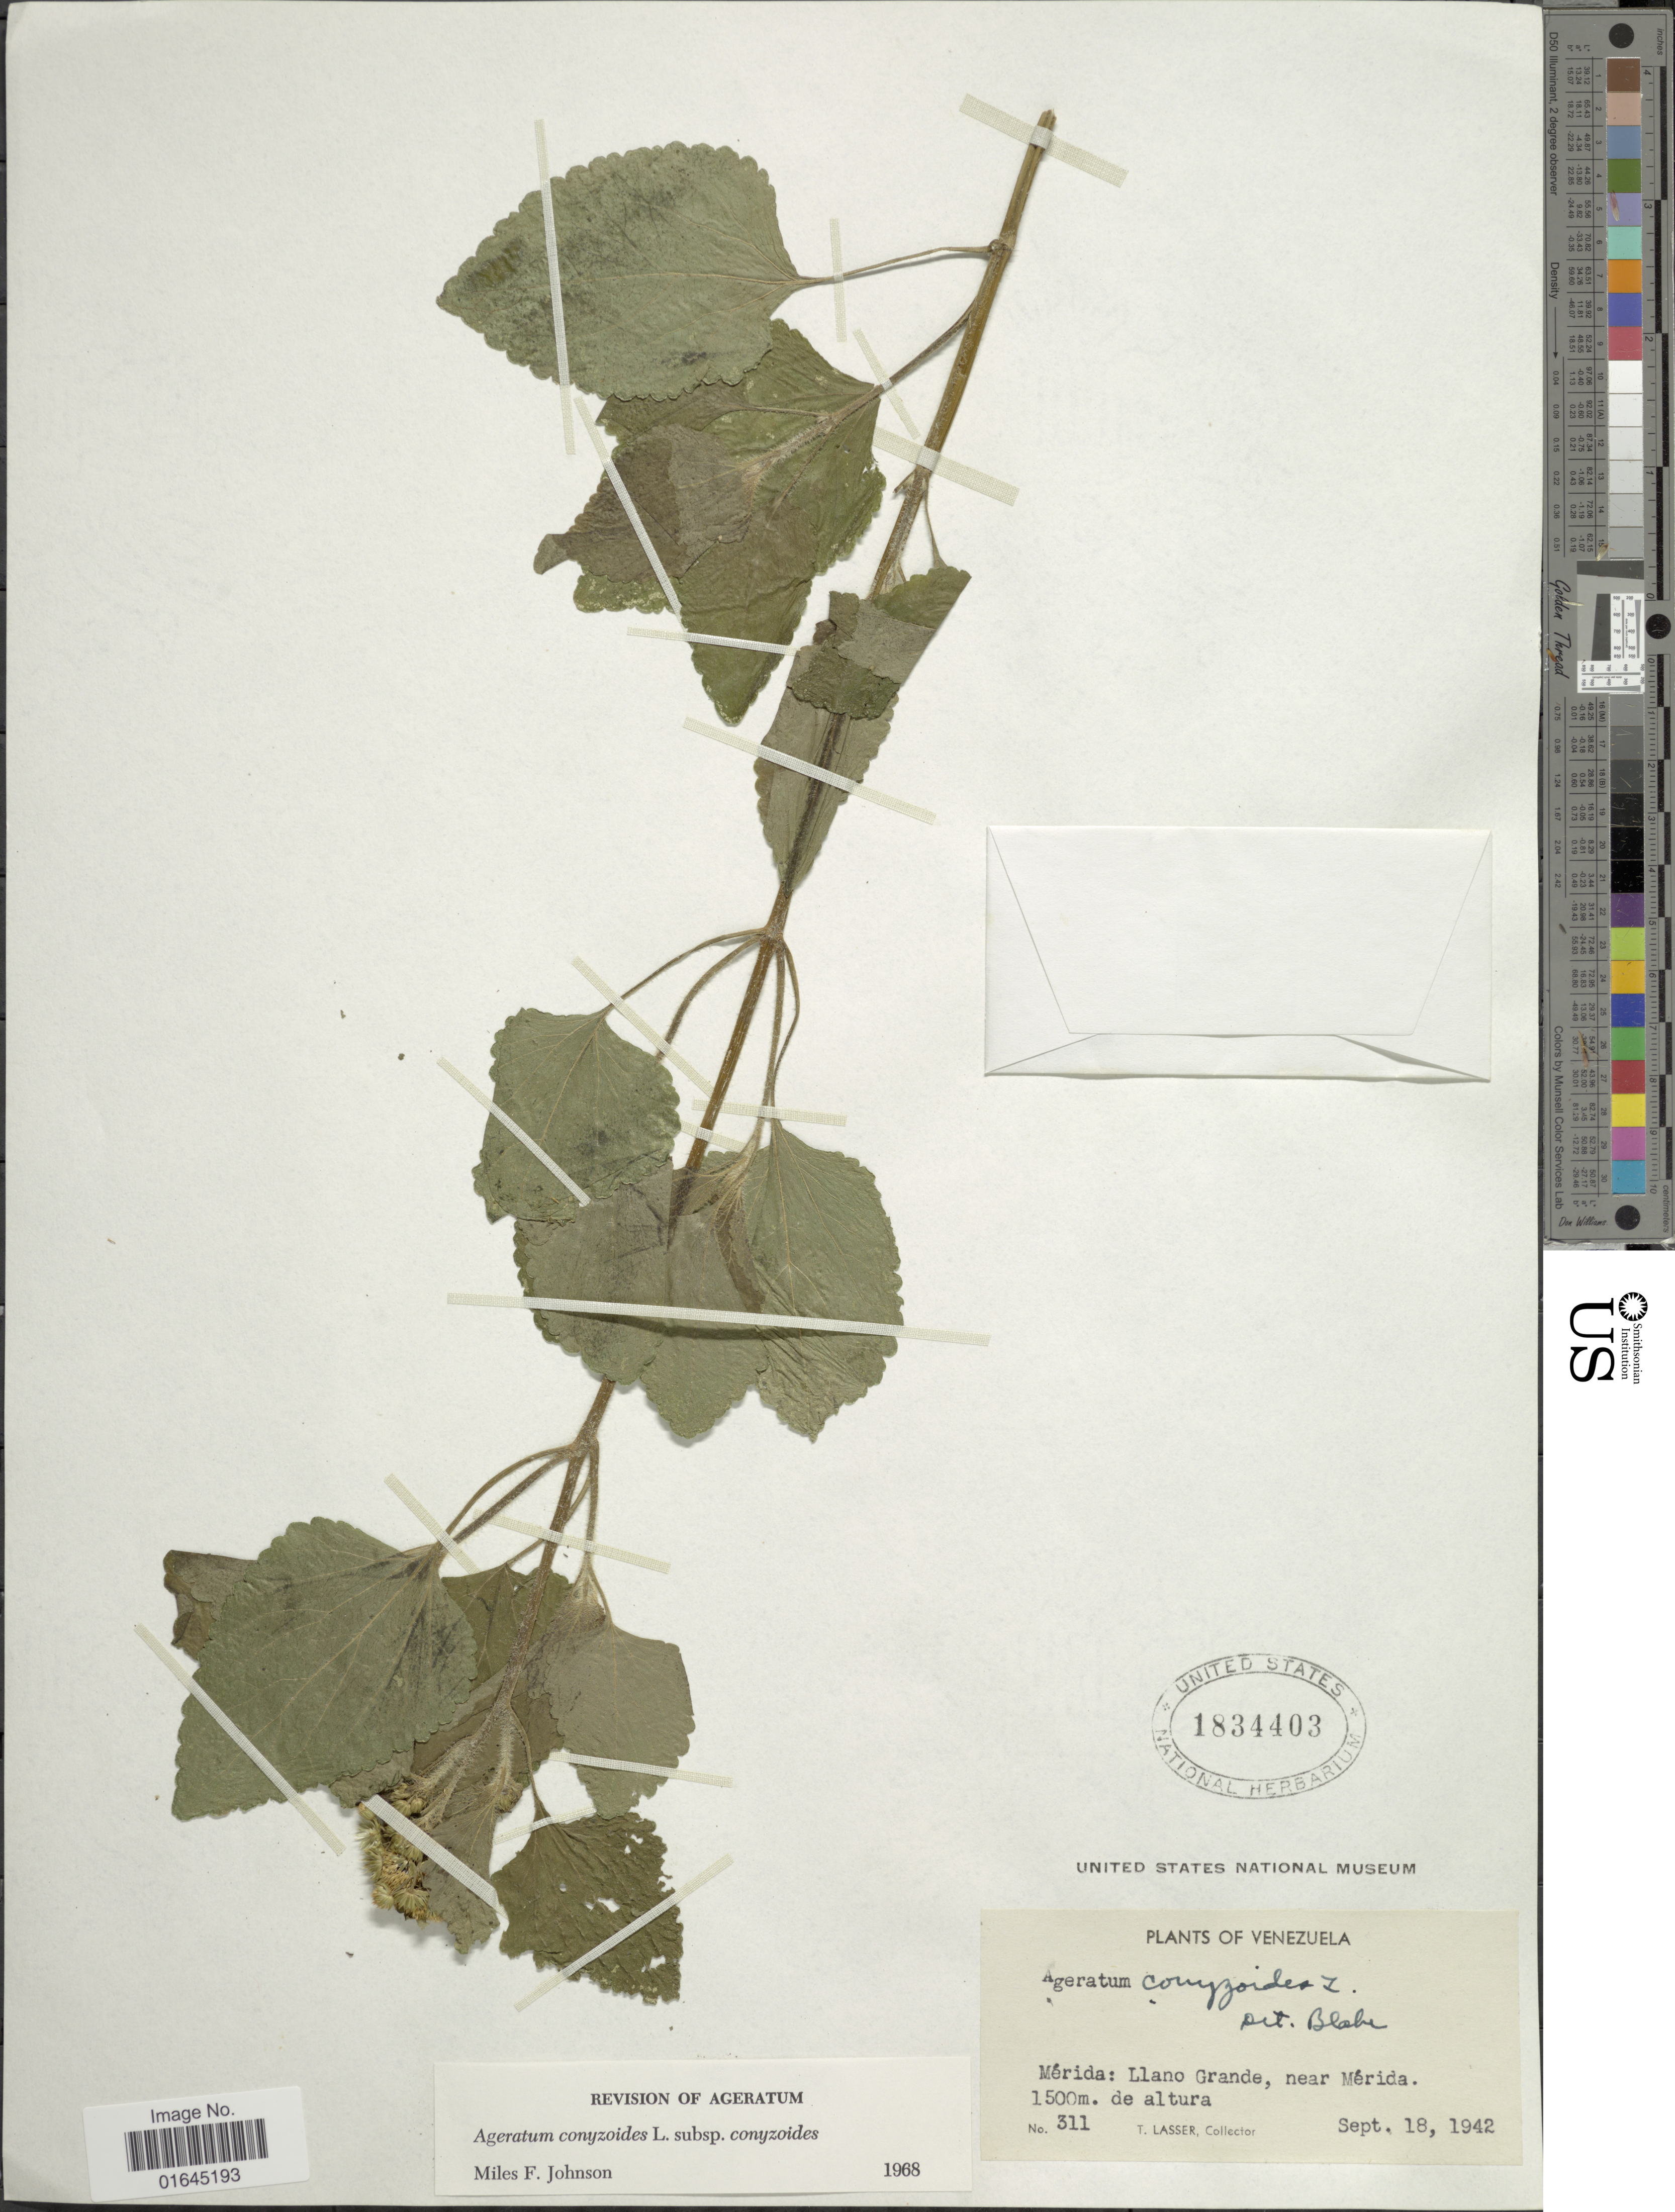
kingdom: Plantae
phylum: Tracheophyta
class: Magnoliopsida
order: Asterales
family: Asteraceae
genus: Ageratum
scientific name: Ageratum conyzoides subsp. conyzoides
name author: L.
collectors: T. Lasser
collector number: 311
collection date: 1942-09-18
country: Venezuela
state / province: Mérida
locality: Llano Grande, near Mérida.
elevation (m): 1500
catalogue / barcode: US 1834403